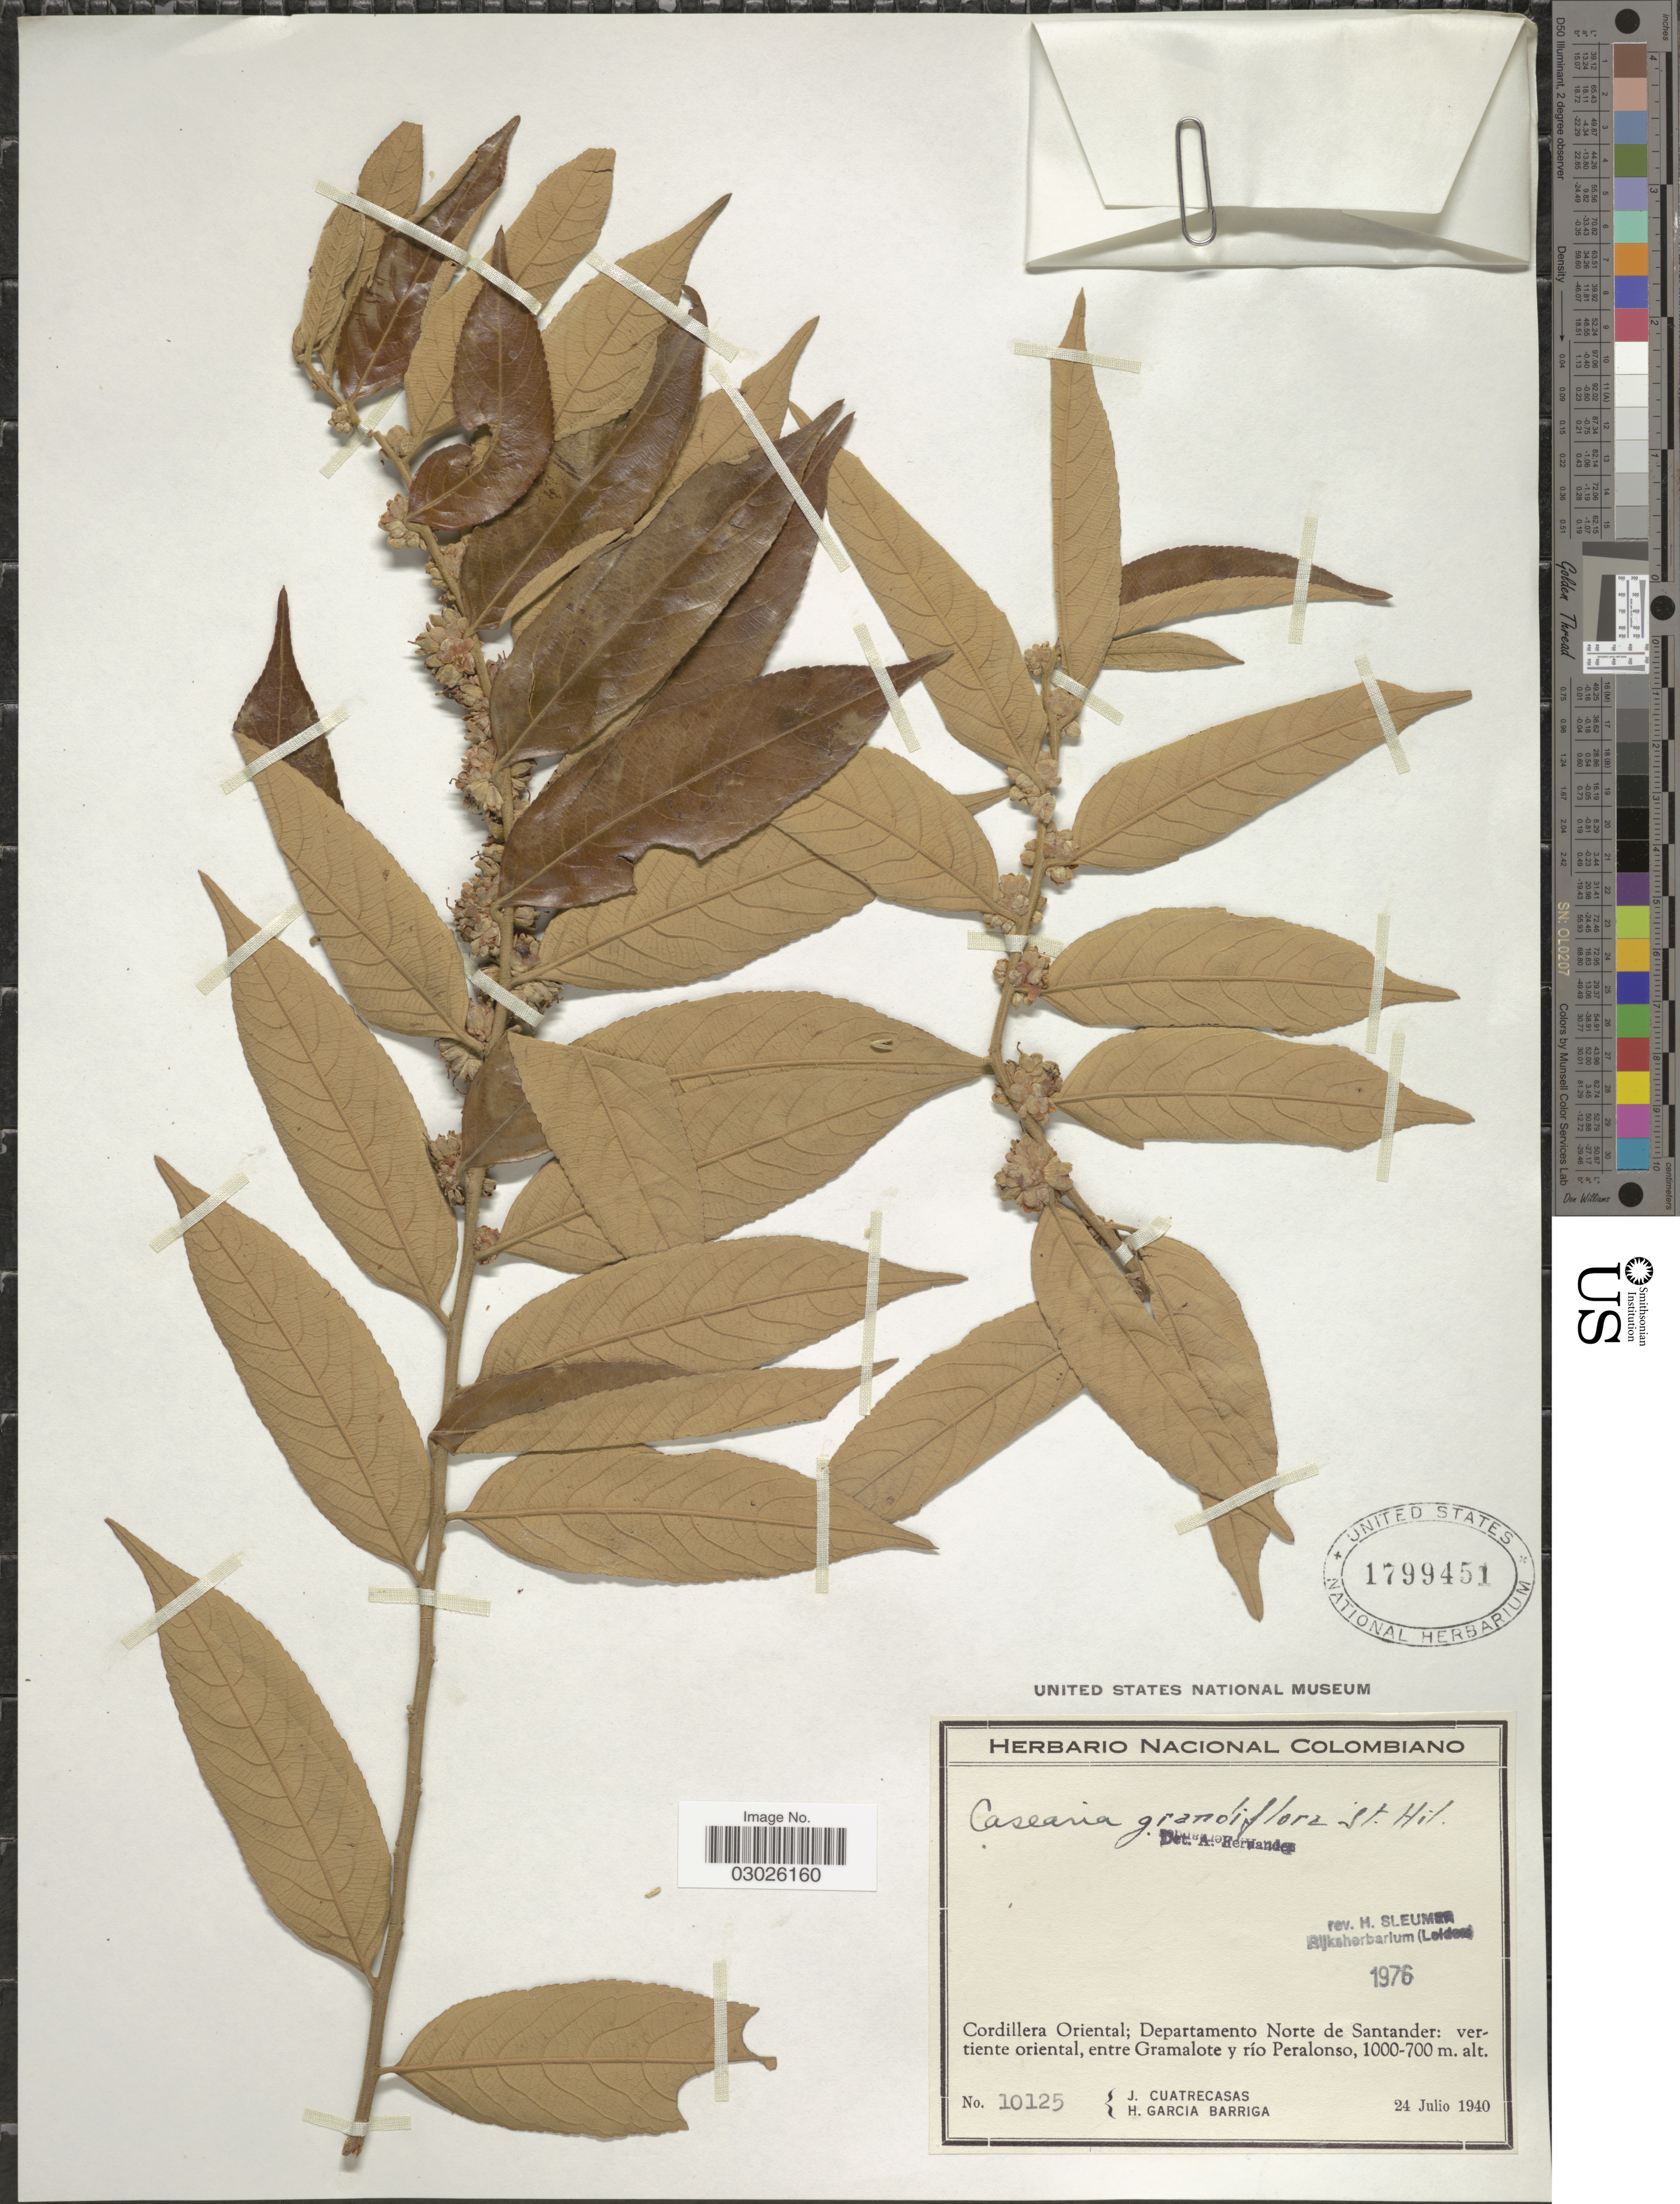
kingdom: Plantae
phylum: Tracheophyta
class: Magnoliopsida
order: Malpighiales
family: Salicaceae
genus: Casearia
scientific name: Casearia grandiflora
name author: Cambess.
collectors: J. Cuatrecasas & H. García Barriga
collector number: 10125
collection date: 1940-07-24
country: Colombia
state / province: Norte de Santander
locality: Cordillera Oriental; Departamento Norte de Santander: vertiebte oriental, entre Gramalote y río Peralonso.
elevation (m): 700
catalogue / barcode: US 1799451